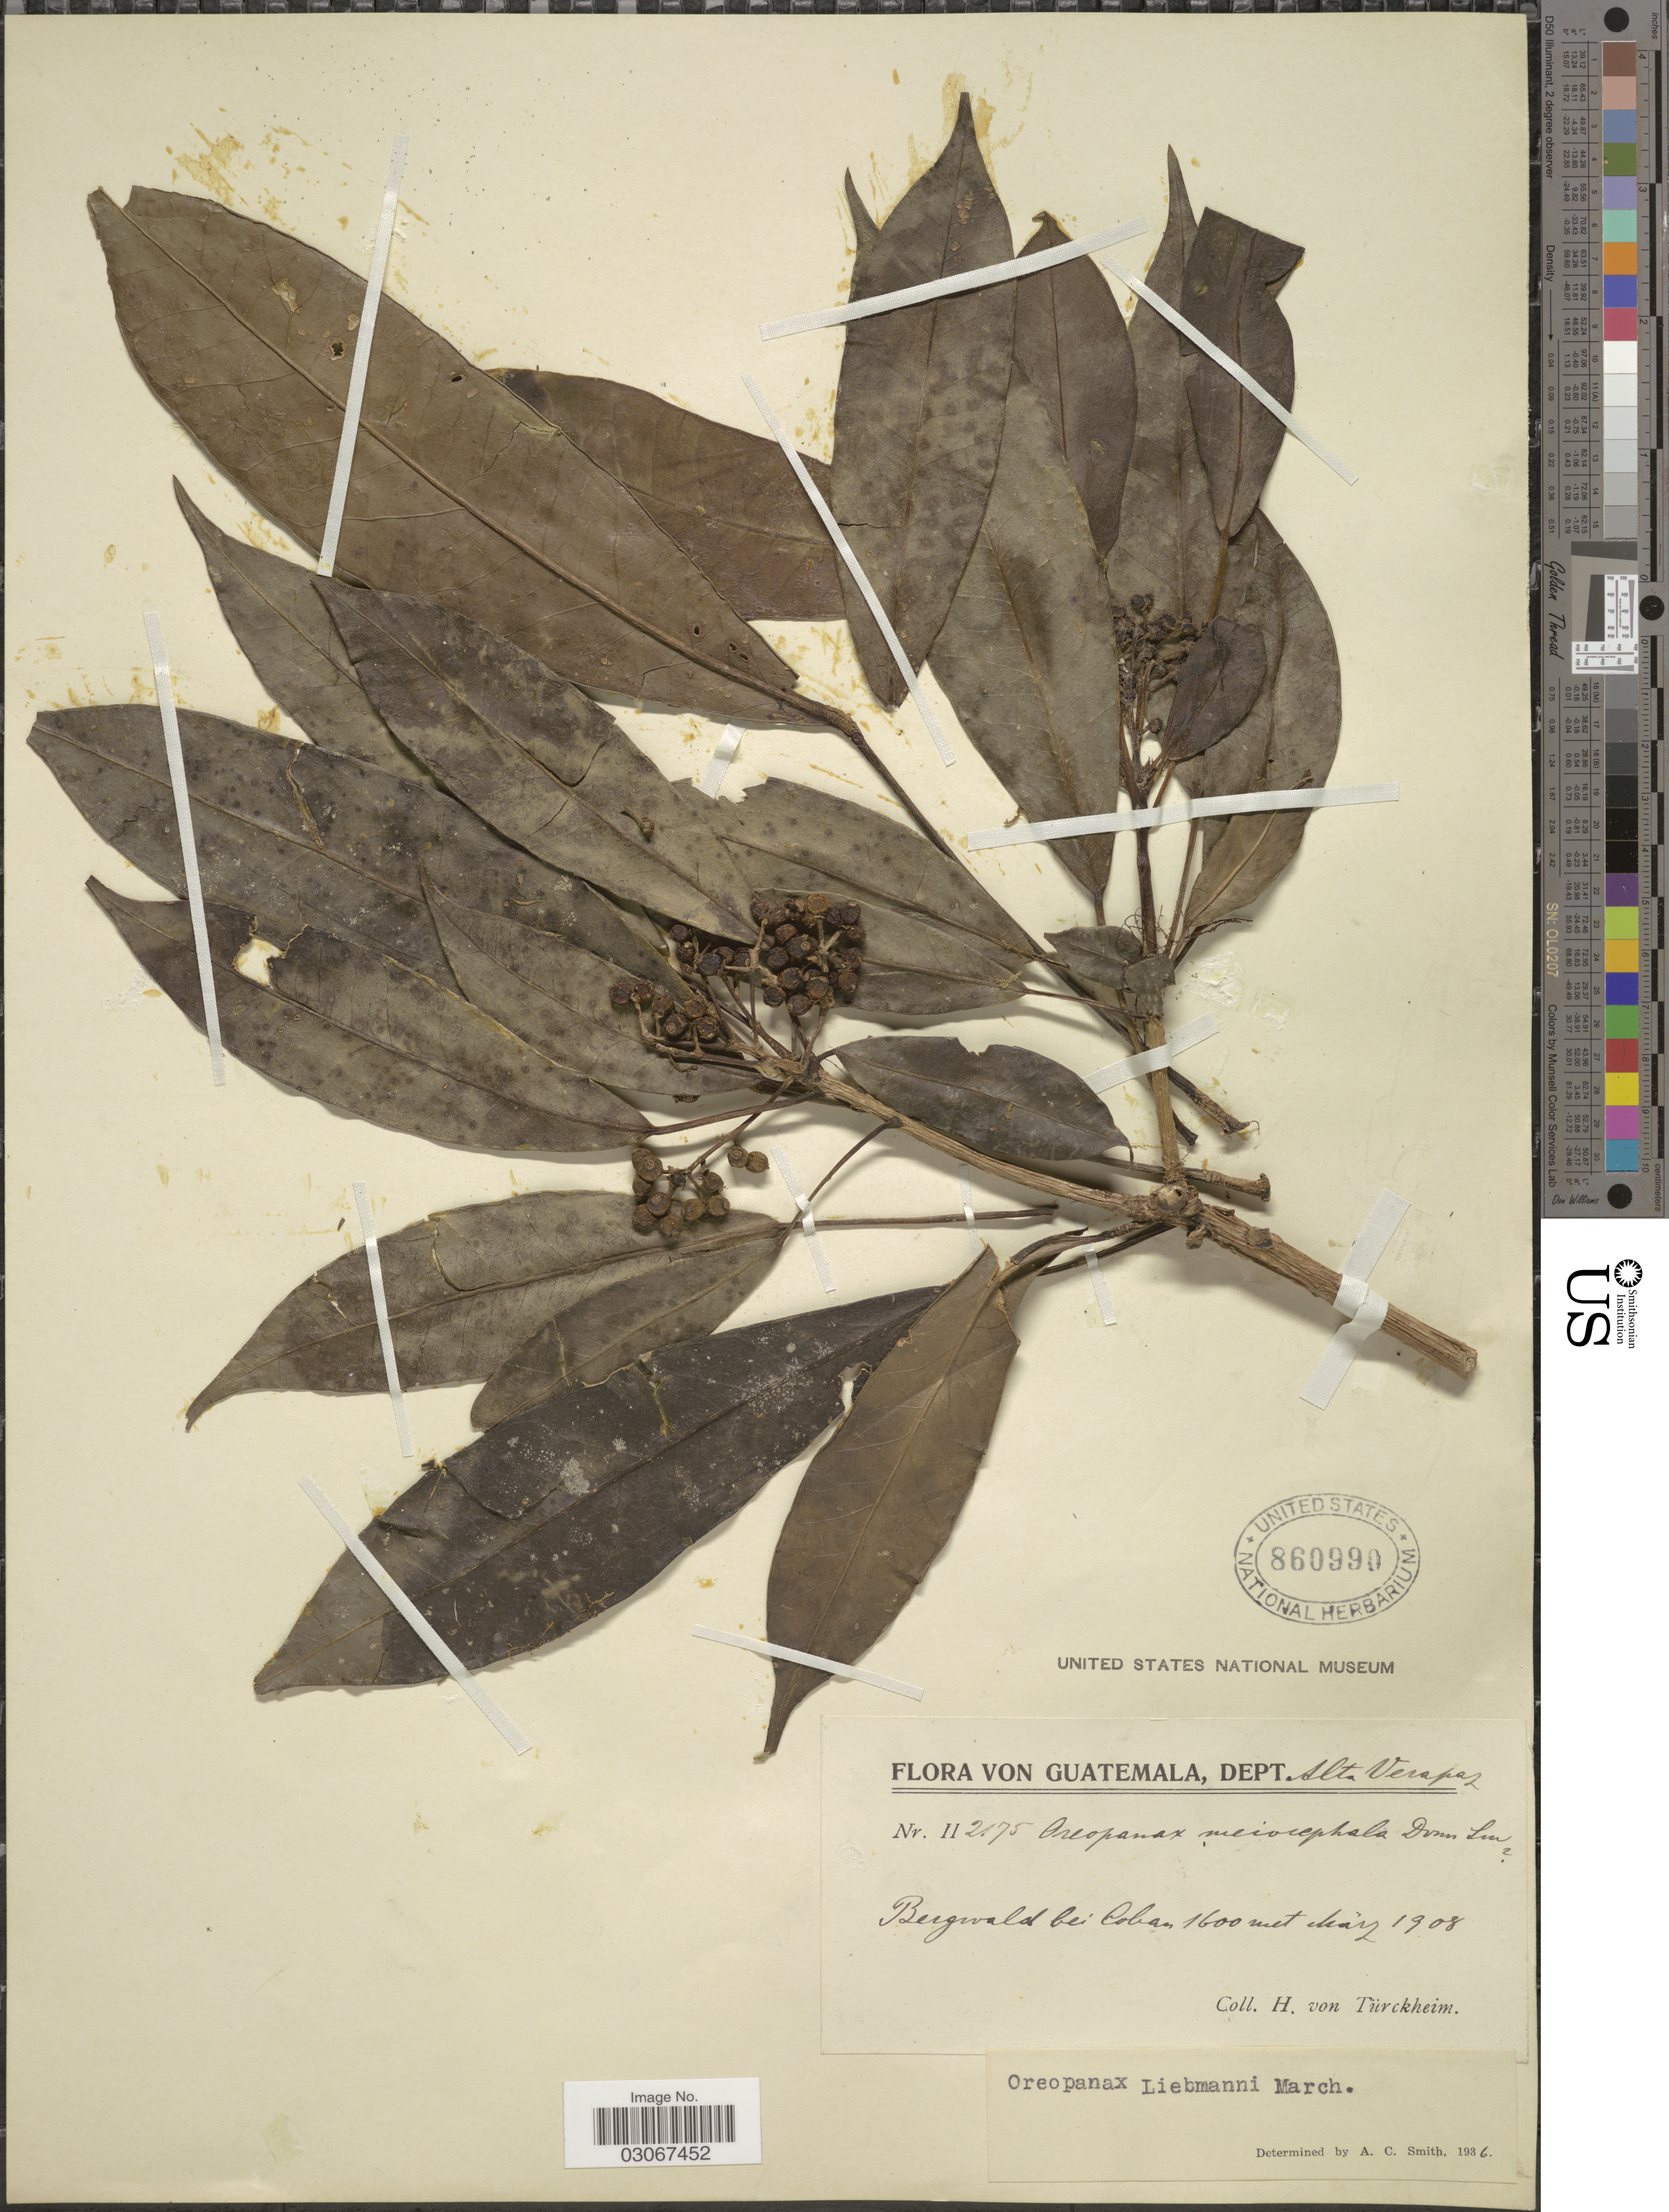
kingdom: Plantae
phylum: Tracheophyta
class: Magnoliopsida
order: Apiales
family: Araliaceae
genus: Oreopanax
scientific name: Oreopanax liebmannii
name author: Marchal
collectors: H. von Türckheim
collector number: II2175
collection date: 1908-03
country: Guatemala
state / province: Alta Verapaz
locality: Dept. Alta Verapaz. Bergwald bei Coban.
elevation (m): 1600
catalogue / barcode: US 860990